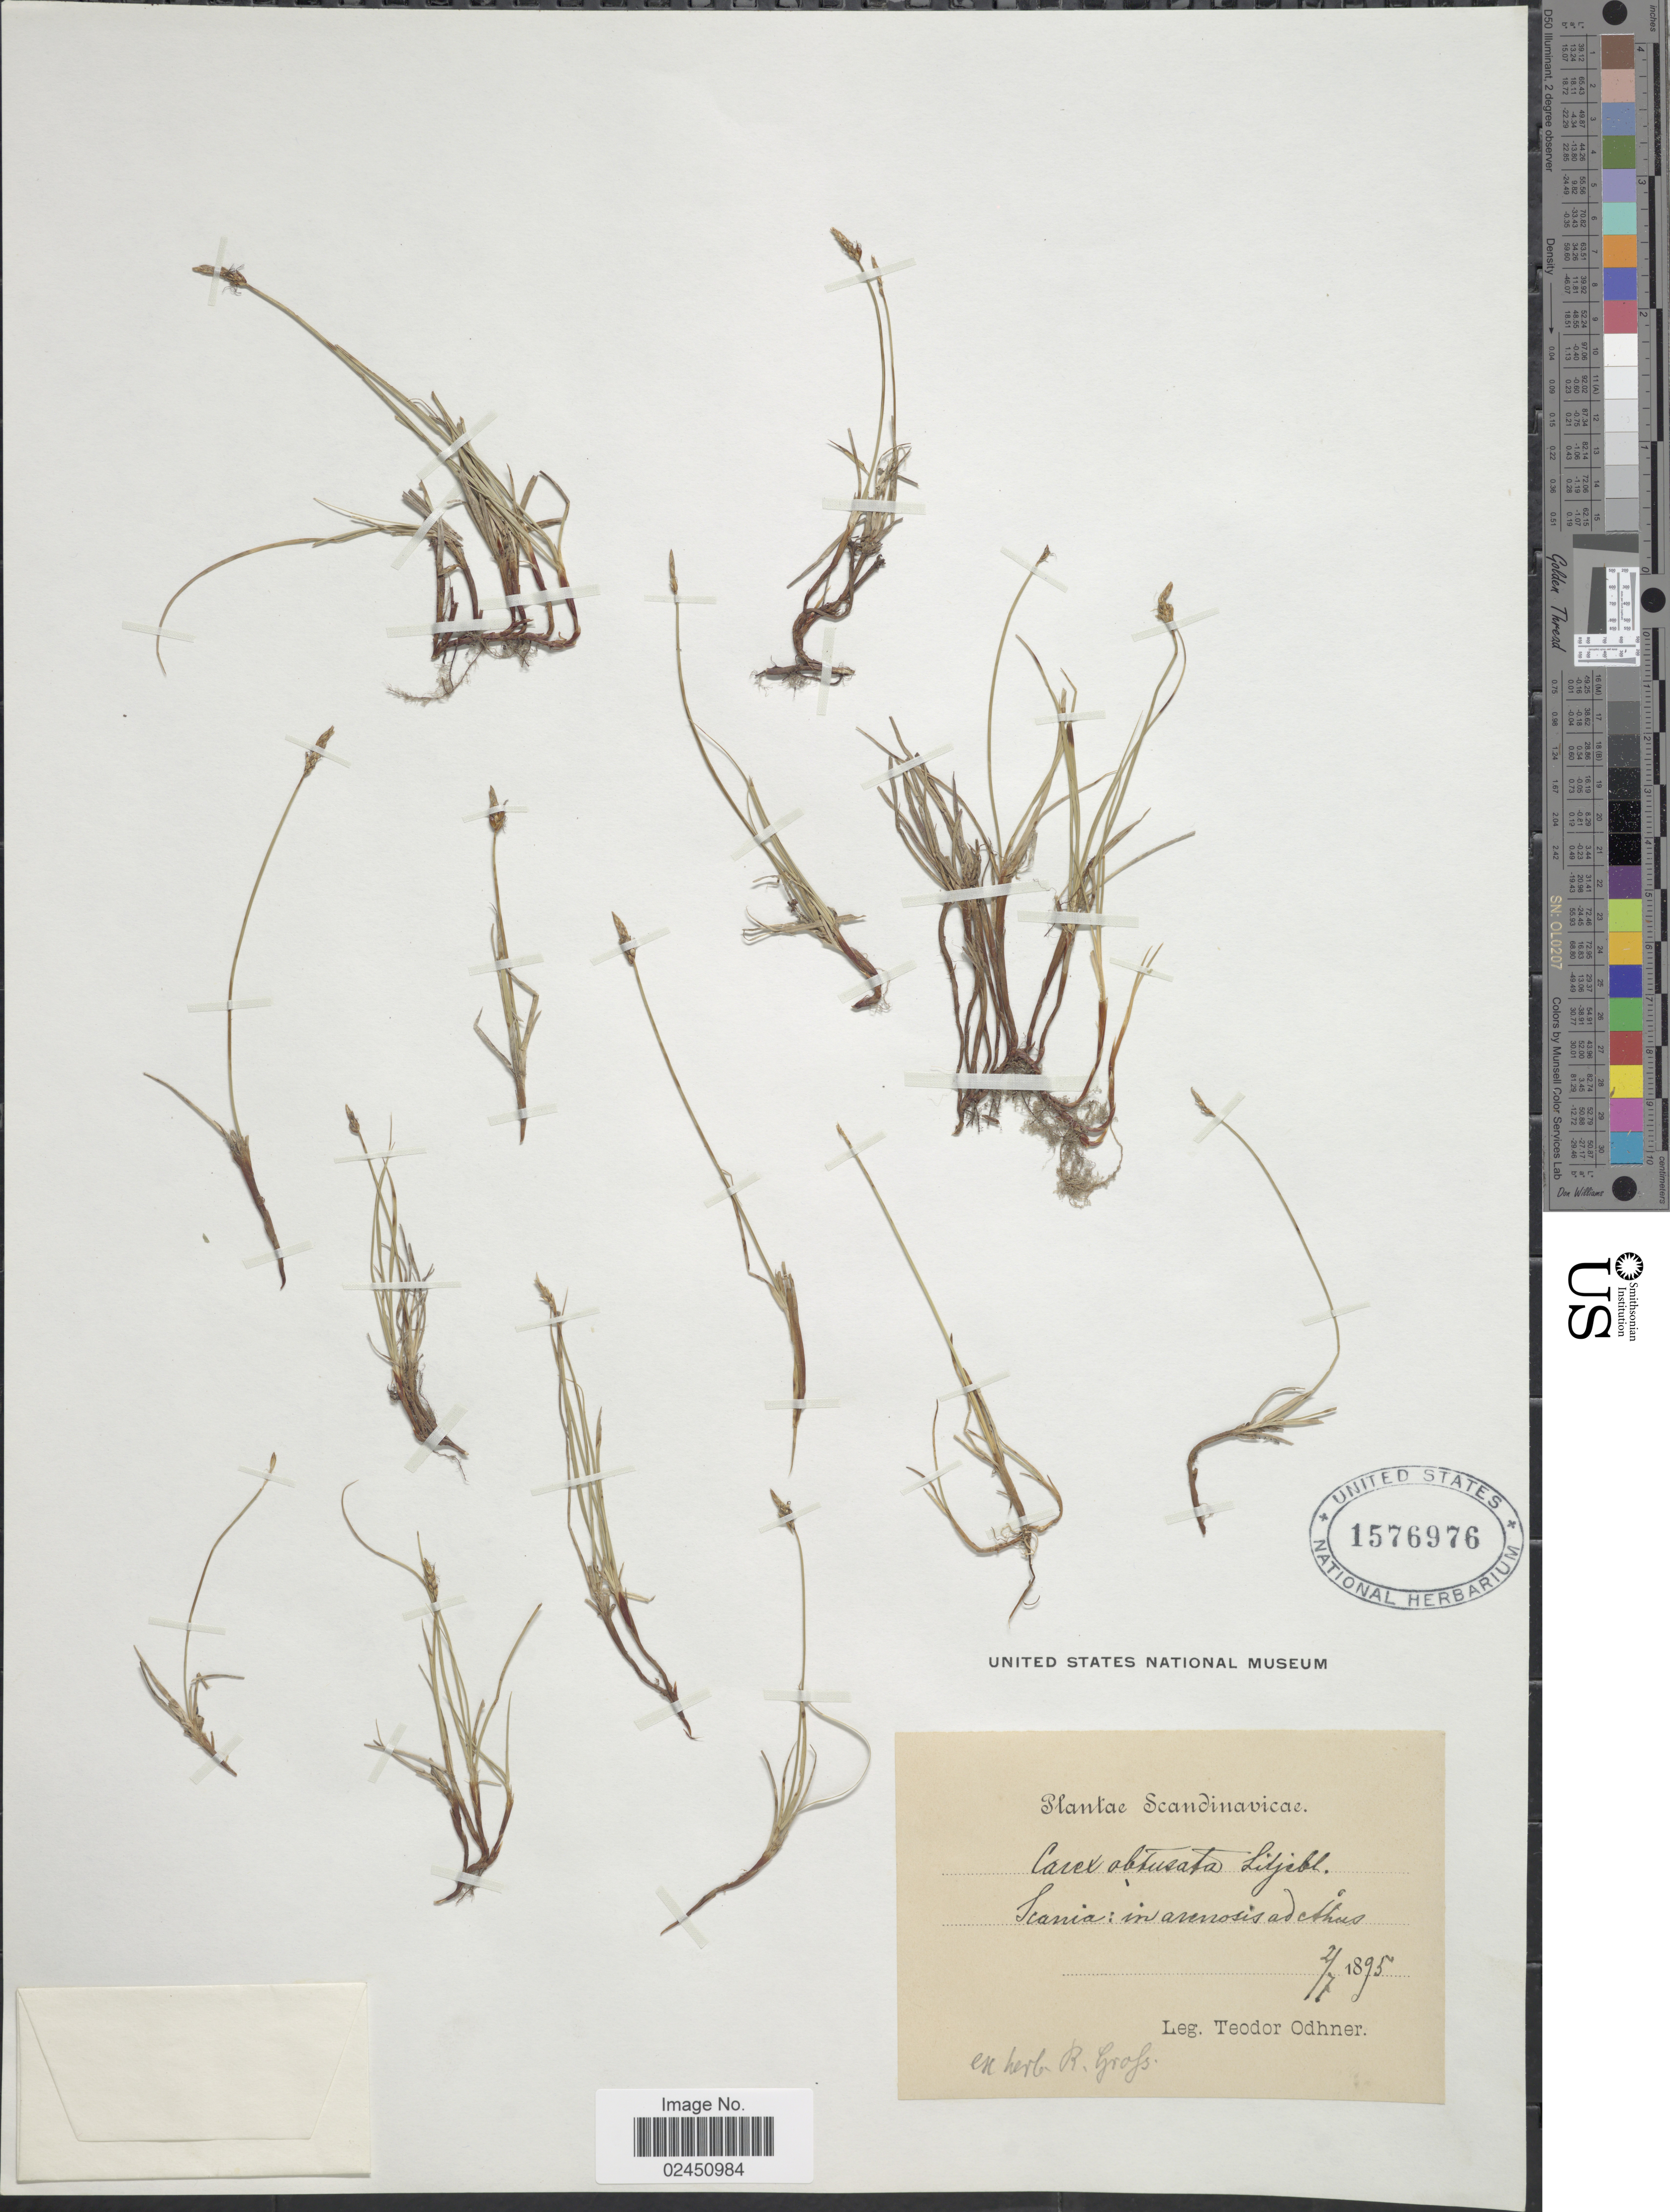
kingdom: Plantae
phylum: Tracheophyta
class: Liliopsida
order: Poales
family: Cyperaceae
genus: Carex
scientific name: Carex obtusata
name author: Lilj.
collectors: T. Odhner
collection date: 1895-07-02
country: Sweden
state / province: Skåne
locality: Scandinavicae, Scania: in arenosis ad athus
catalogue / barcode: US 1576976